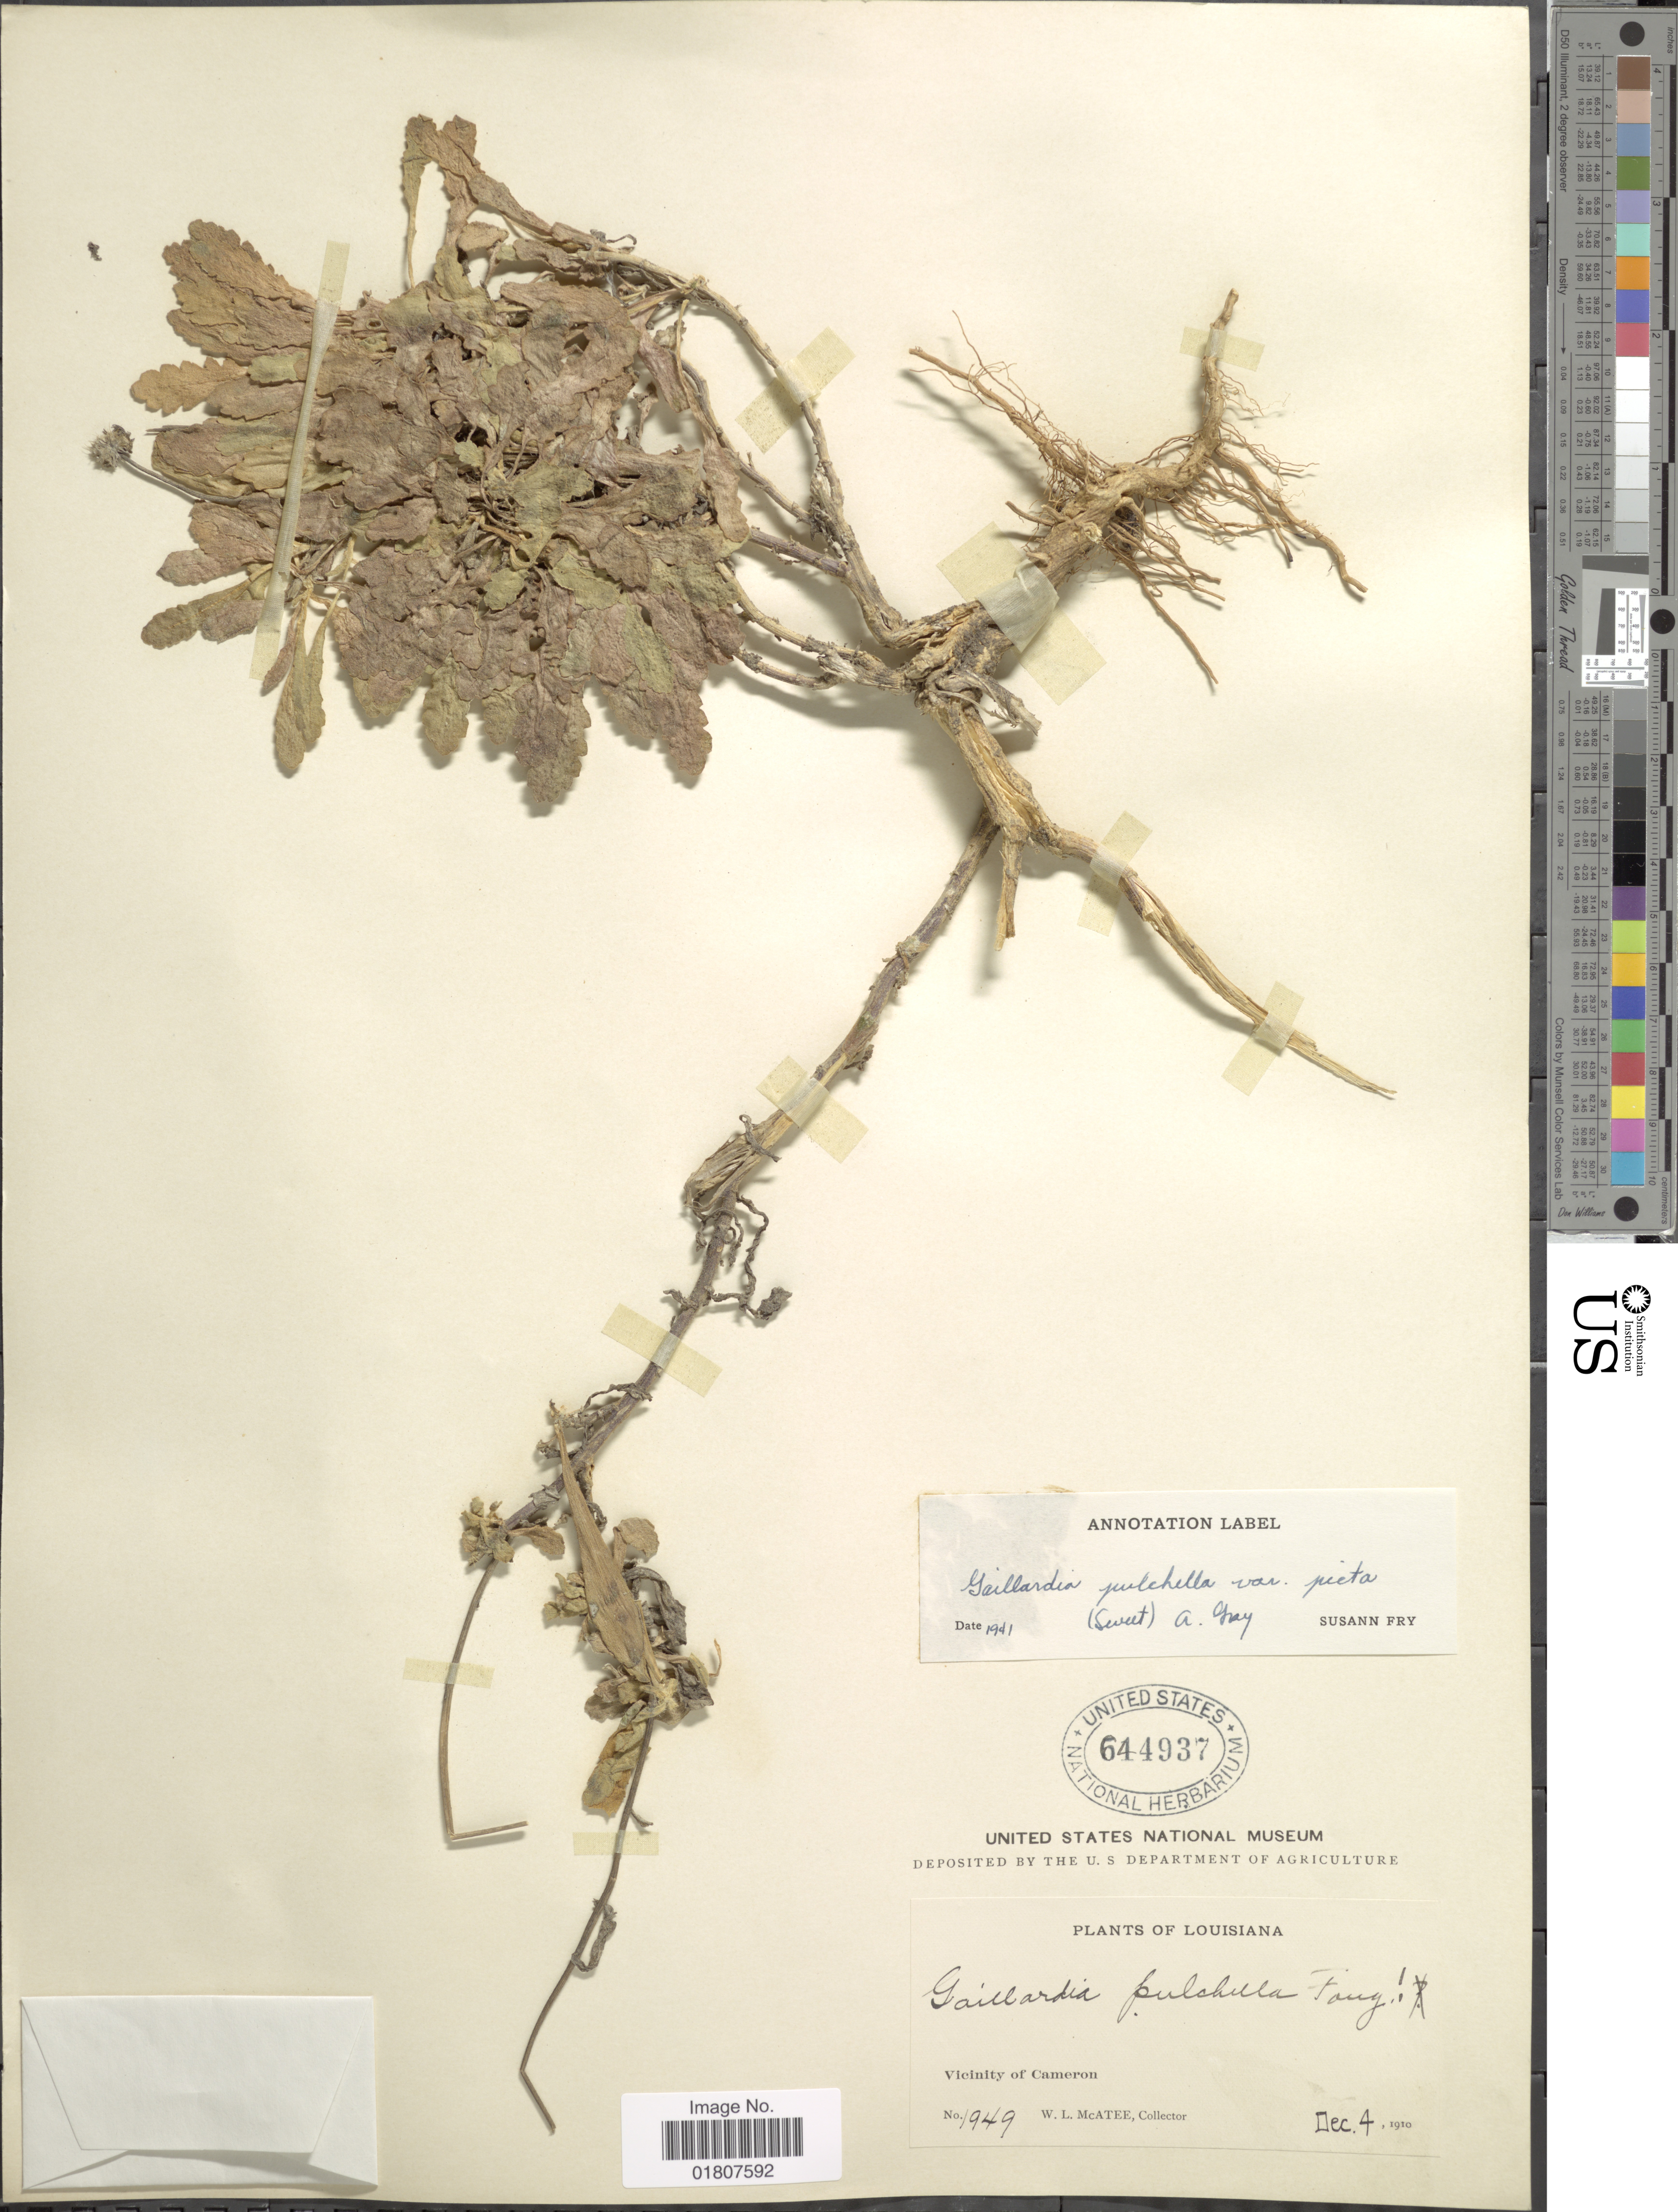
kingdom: Plantae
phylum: Tracheophyta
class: Magnoliopsida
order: Asterales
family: Asteraceae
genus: Gaillardia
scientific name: Gaillardia pulchella var. picta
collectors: W. McAtee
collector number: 1949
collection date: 1910-12-04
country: United States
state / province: Louisiana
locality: Vicinity of Cameron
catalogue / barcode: US 644937